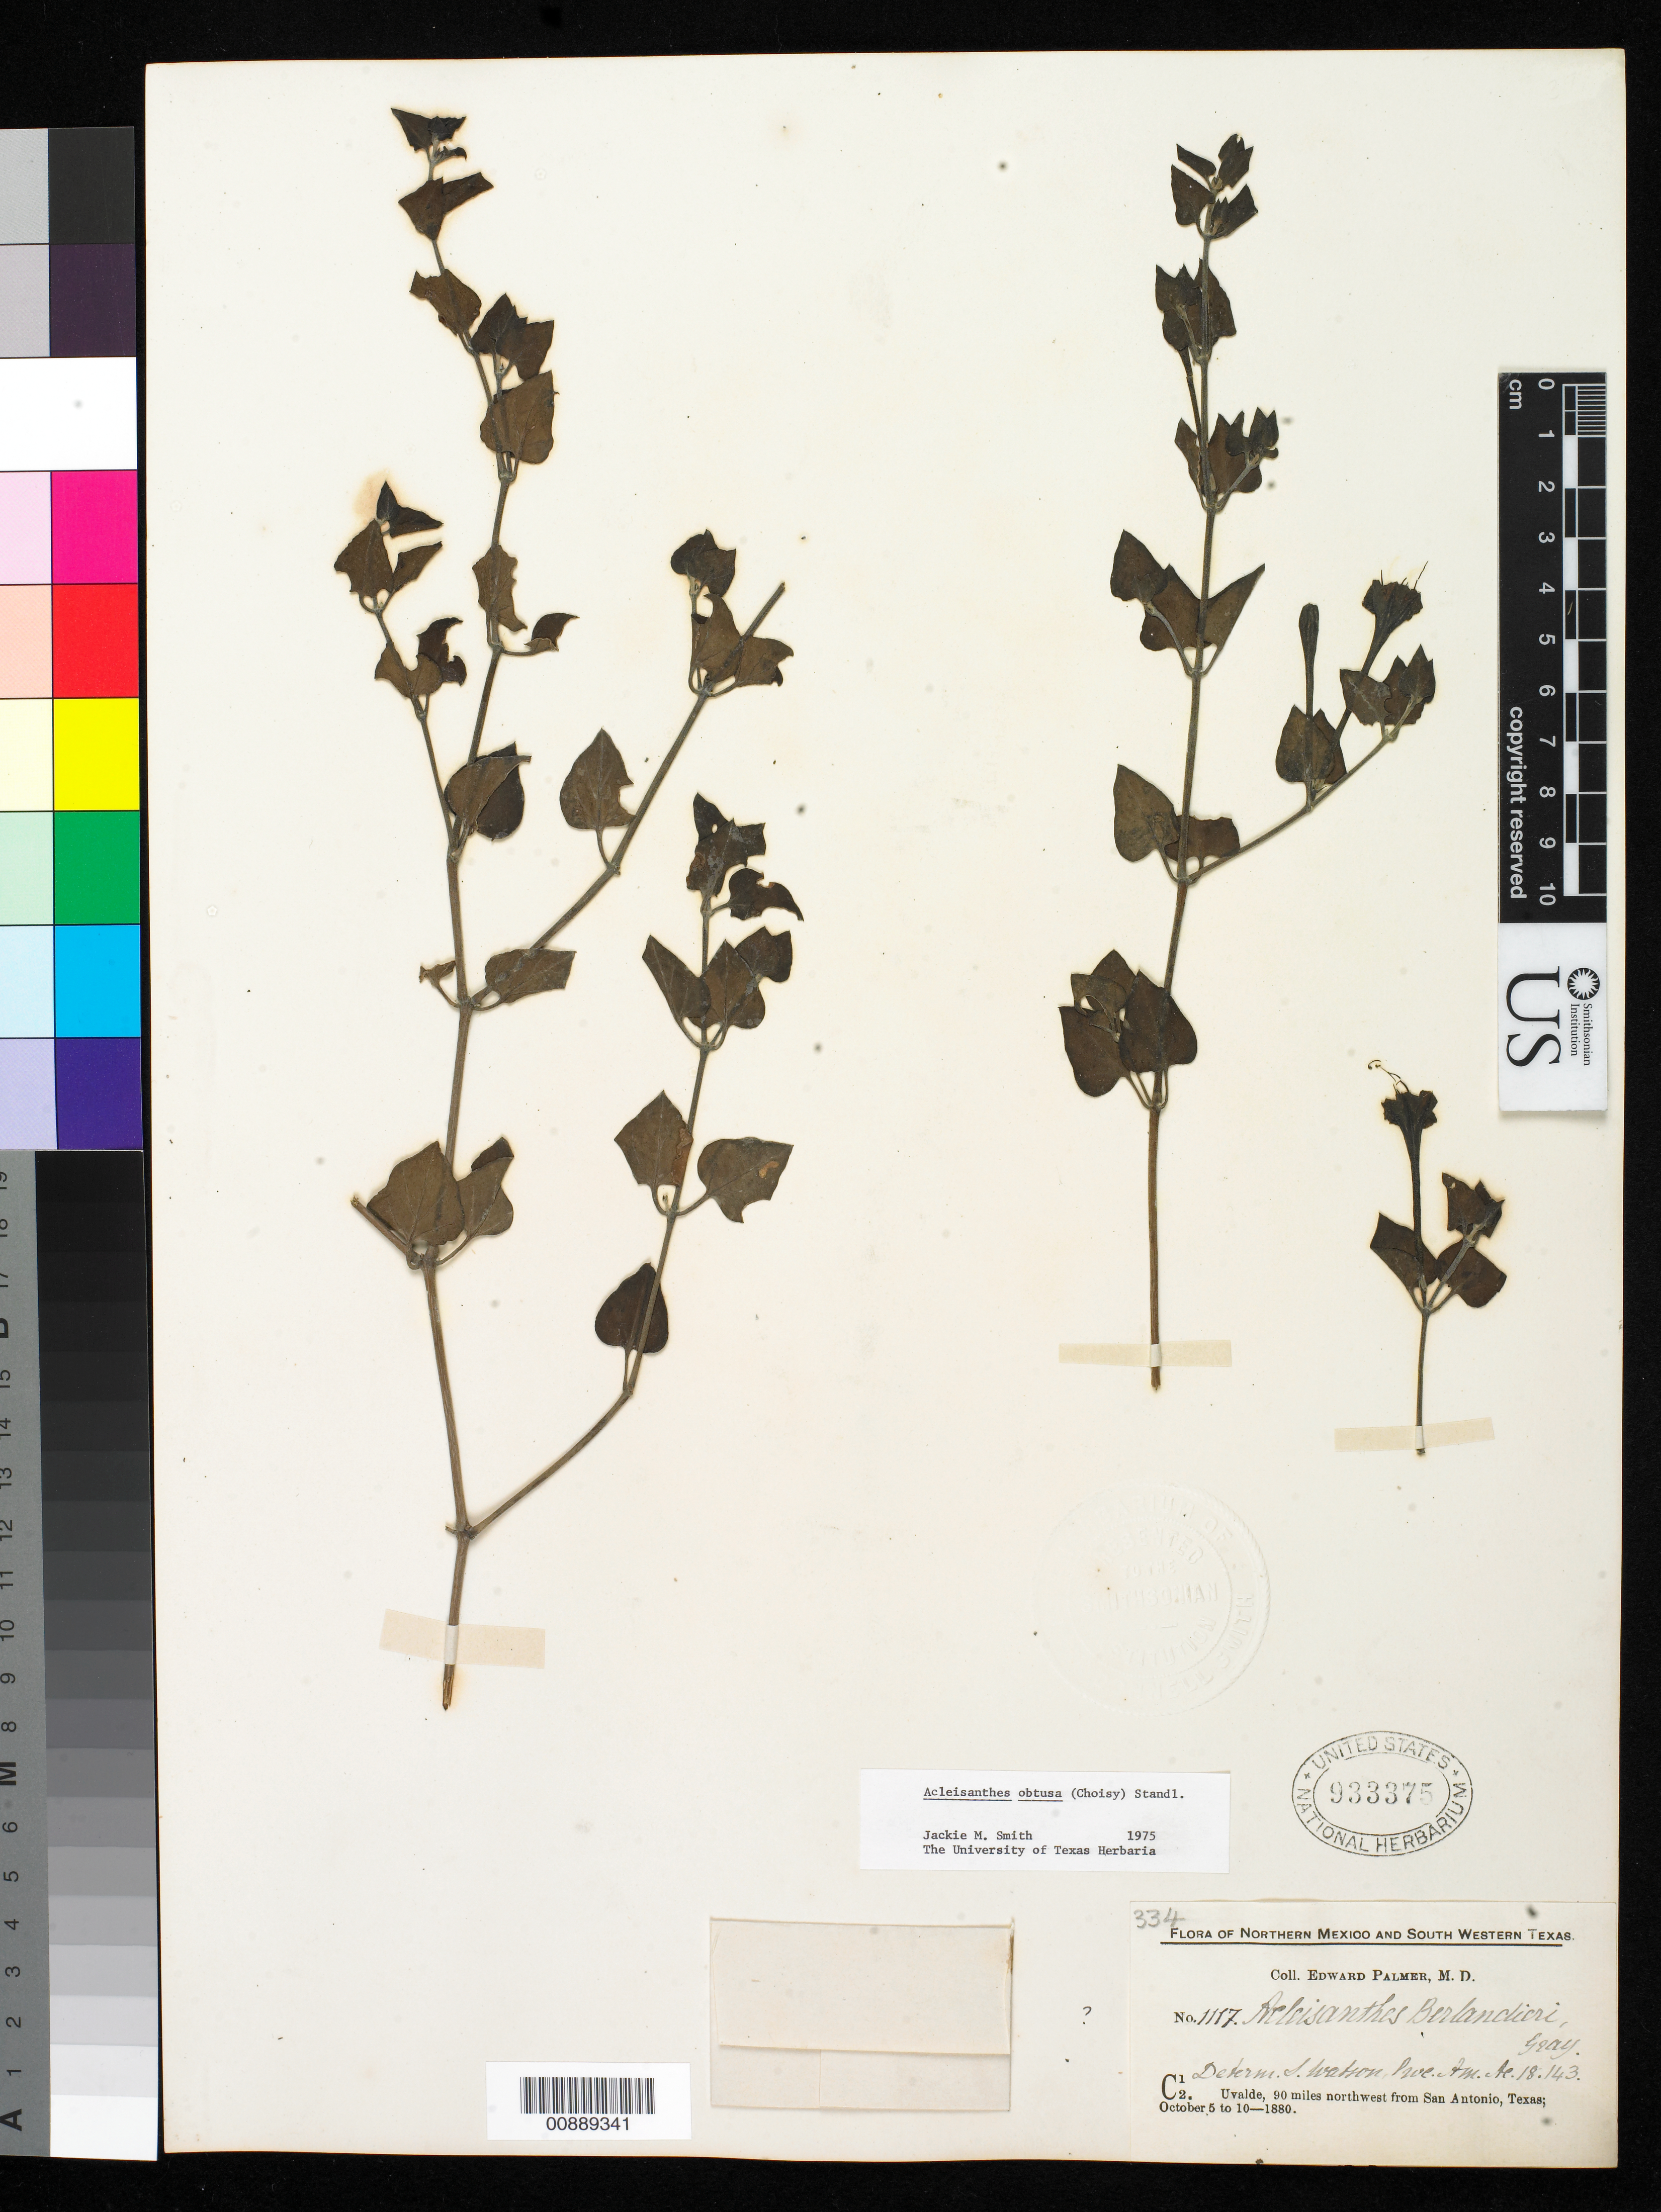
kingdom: Plantae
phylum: Tracheophyta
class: Magnoliopsida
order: Caryophyllales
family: Nyctaginaceae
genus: Acleisanthes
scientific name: Acleisanthes obtusa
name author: (Choisy) Standl.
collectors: E. Palmer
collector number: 1117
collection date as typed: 05 Oct 1880 to 10 Oct 1880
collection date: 1880-10-05/1880-10-10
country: United States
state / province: Texas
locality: C12. Uvalde, 90 miles northwest from San Antonio, Texas.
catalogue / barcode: US 933375